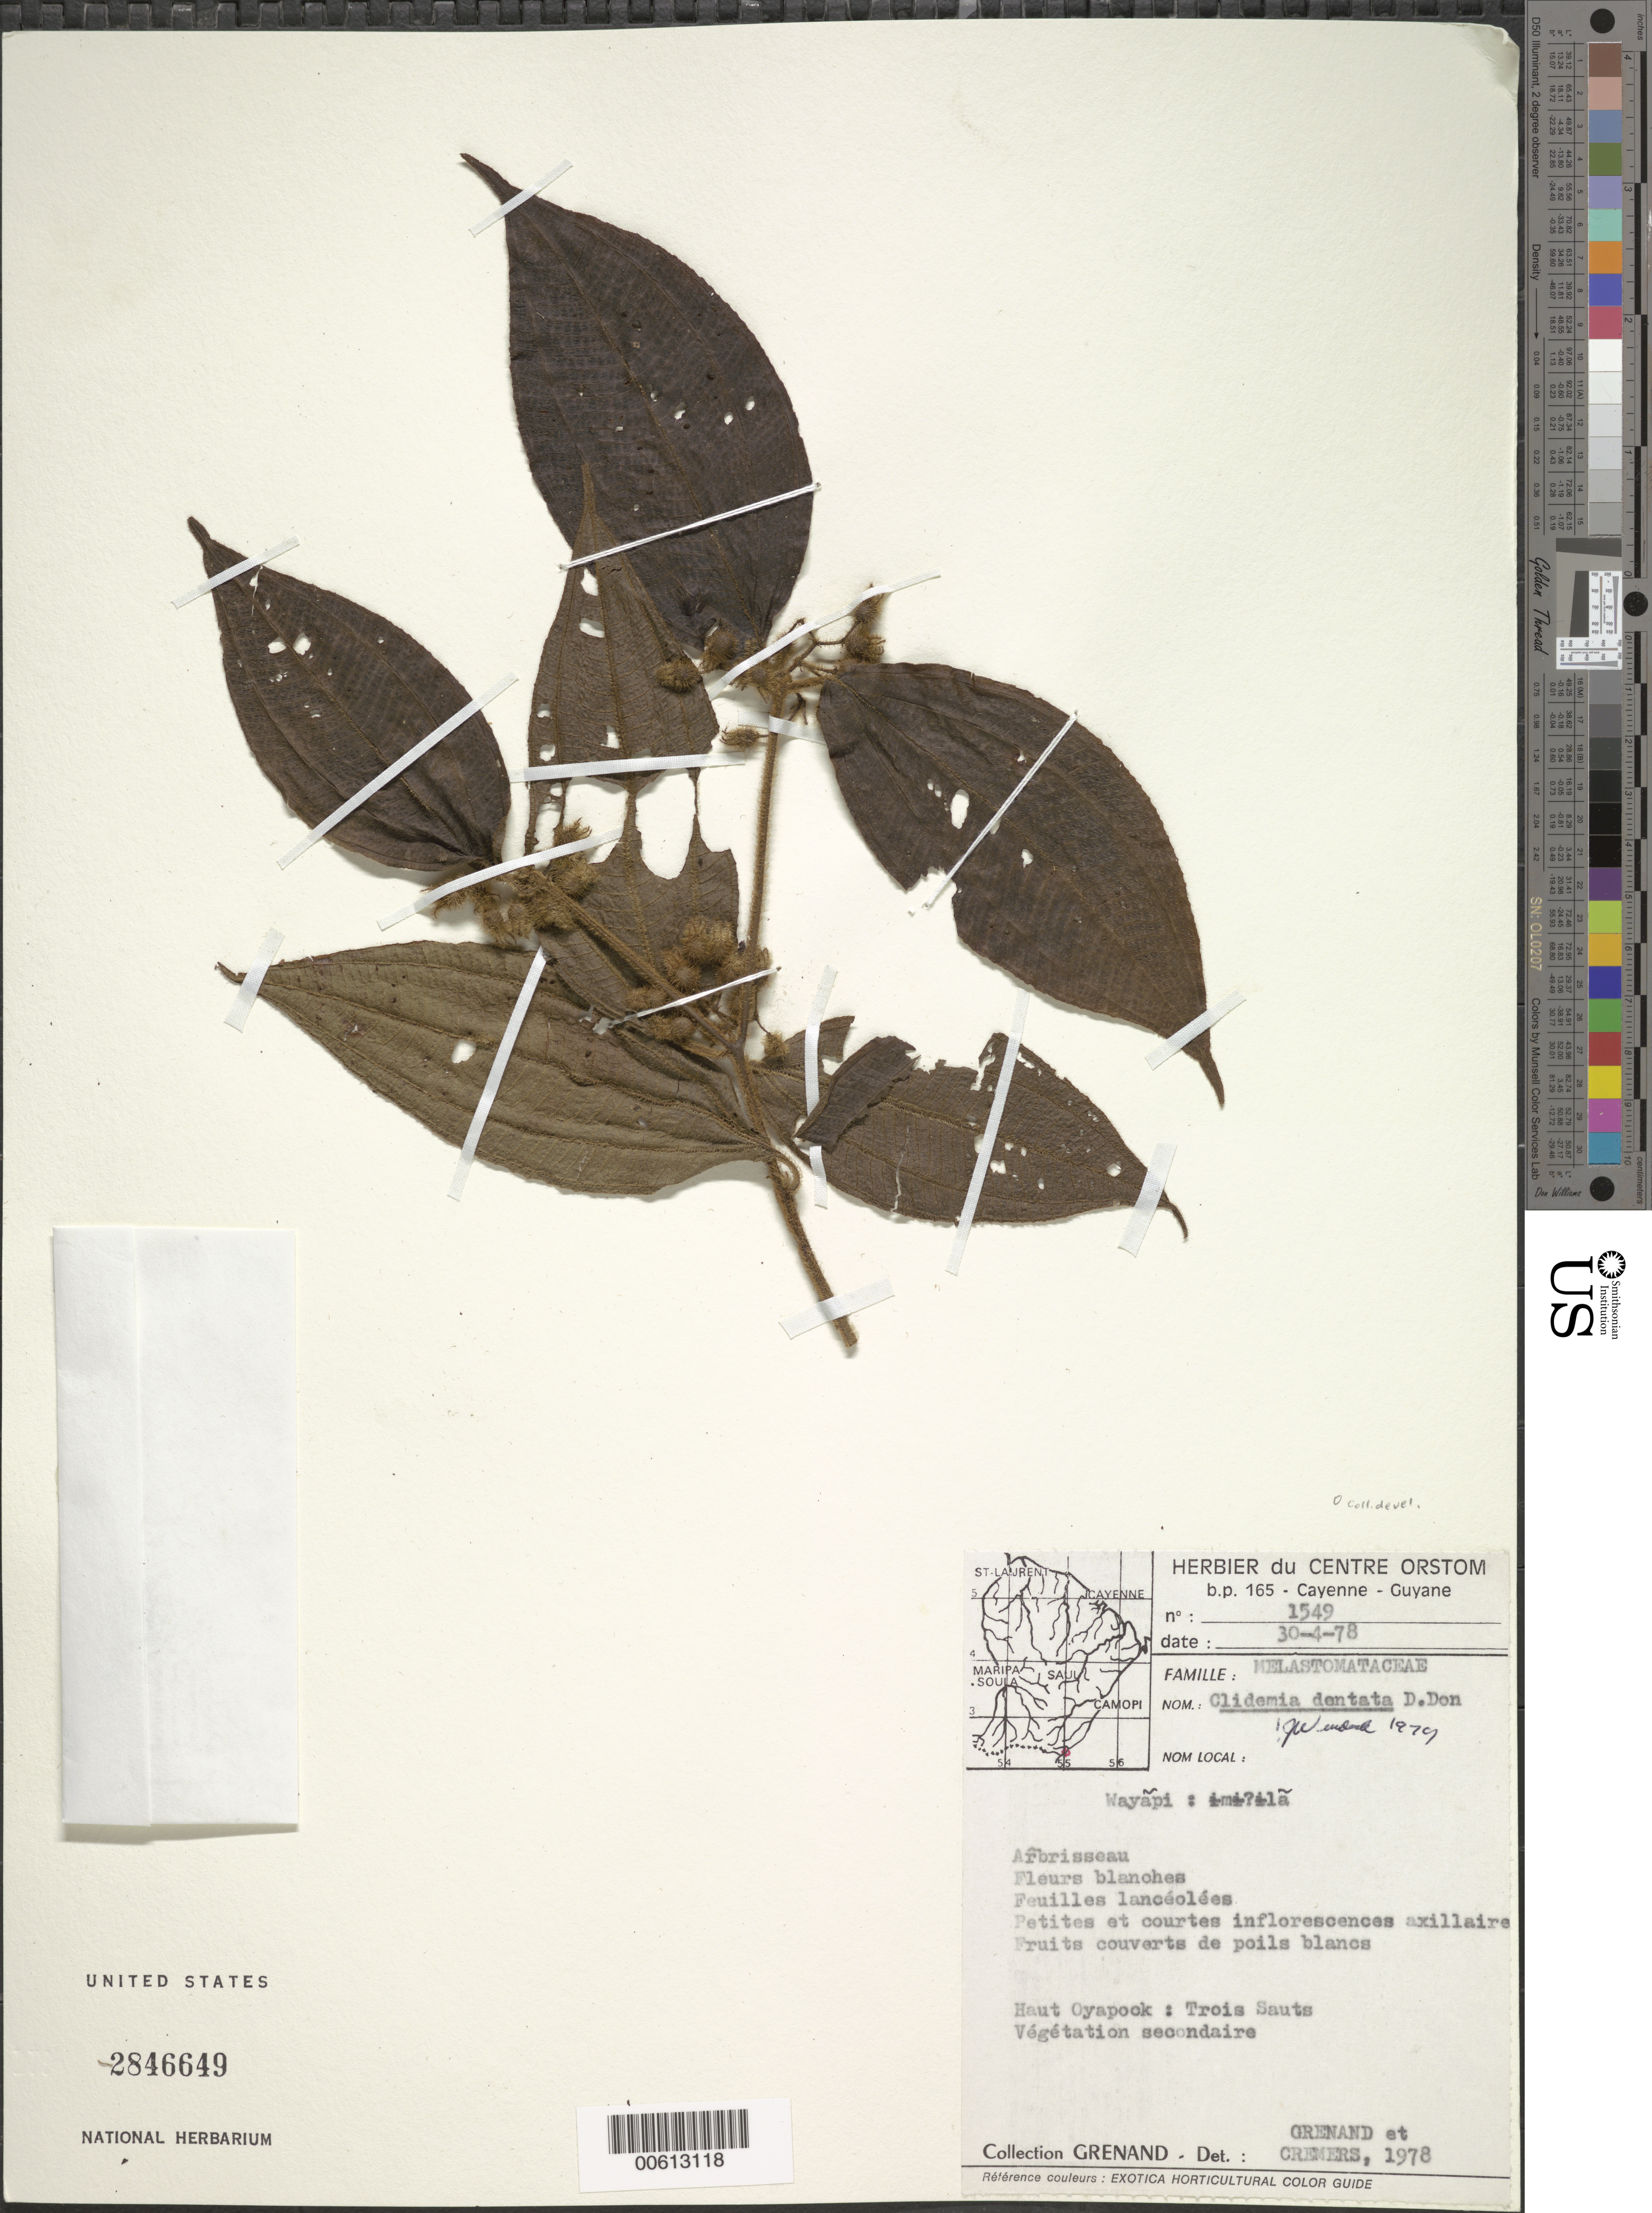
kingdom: Plantae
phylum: Tracheophyta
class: Magnoliopsida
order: Myrtales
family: Melastomataceae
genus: Clidemia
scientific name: Clidemia dentata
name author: D. Don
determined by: Wurdack, John J., (US), US (UNITED STATES)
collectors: P. Grenand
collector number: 1549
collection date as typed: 30-Apr-78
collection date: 1978-04-30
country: French Guiana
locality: Trois Sauts (Haut Oyapock)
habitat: Vegetation secondaire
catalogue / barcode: US 2846649